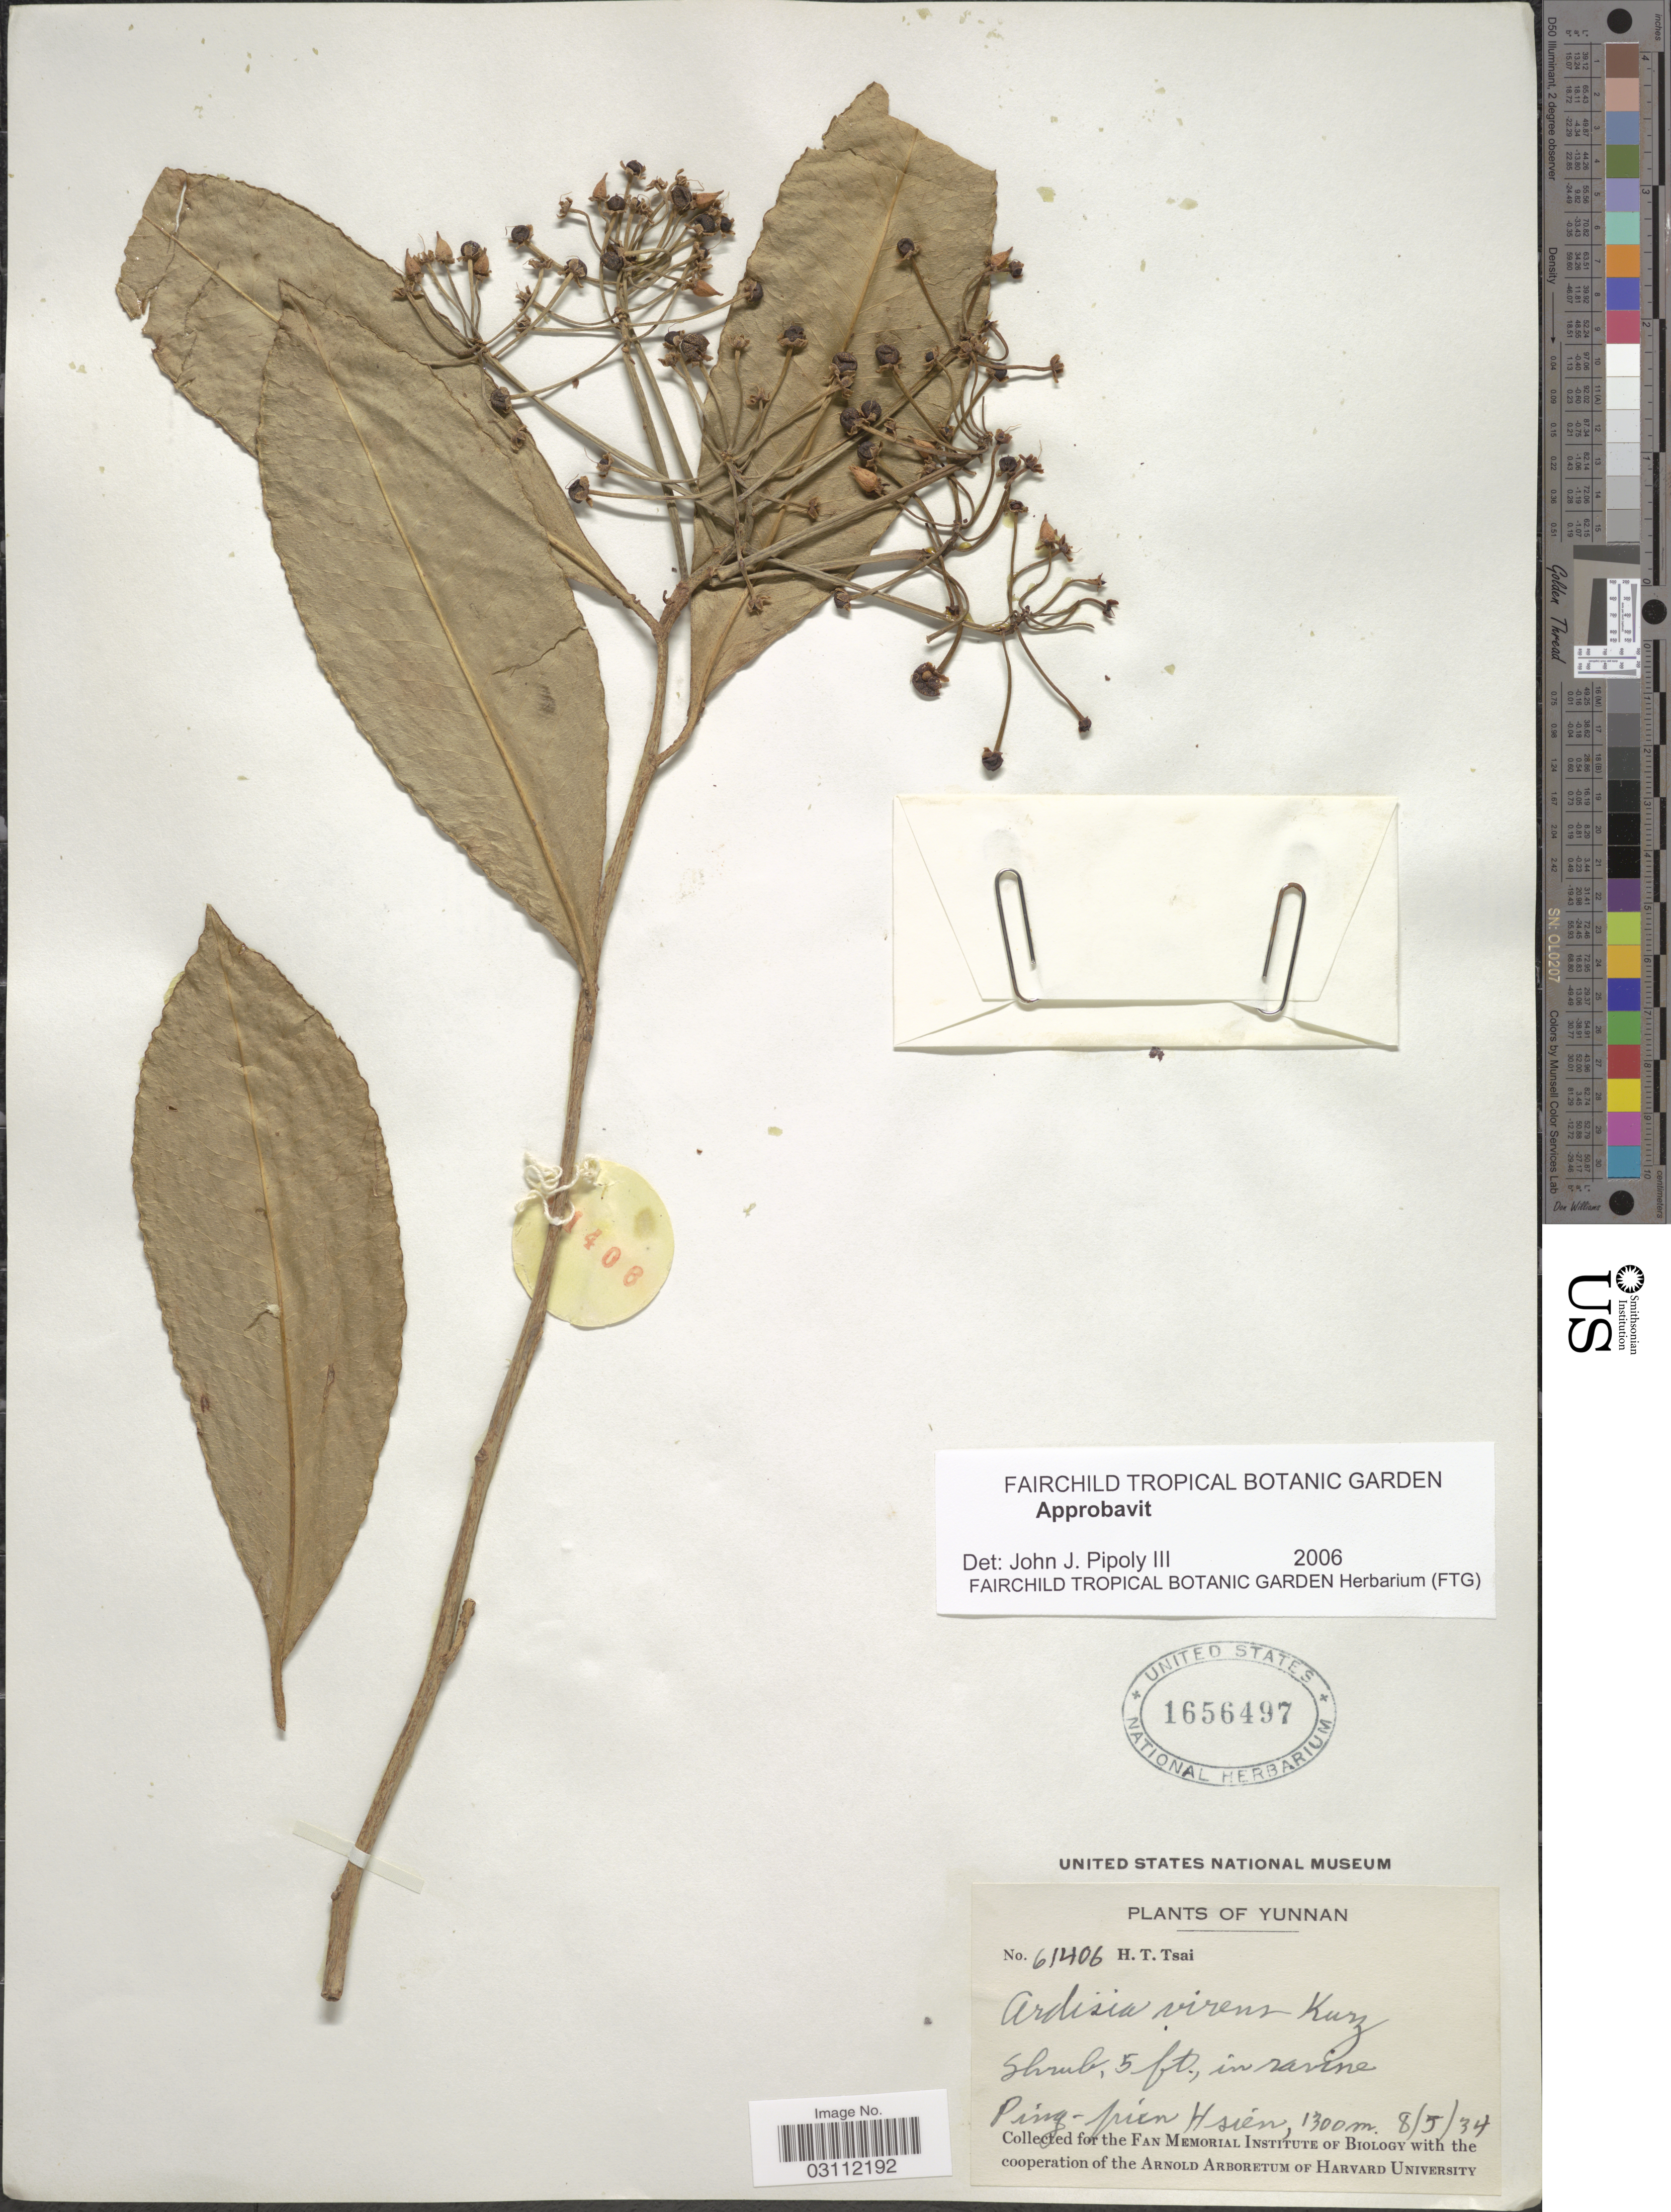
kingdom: Plantae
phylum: Tracheophyta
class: Magnoliopsida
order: Ericales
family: Primulaceae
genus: Ardisia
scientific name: Ardisia virens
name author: Kurz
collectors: H. Tsai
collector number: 61406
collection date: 1934-05-08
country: China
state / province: Yunnan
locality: Ping-pien Hsien.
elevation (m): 1300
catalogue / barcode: US 1656497